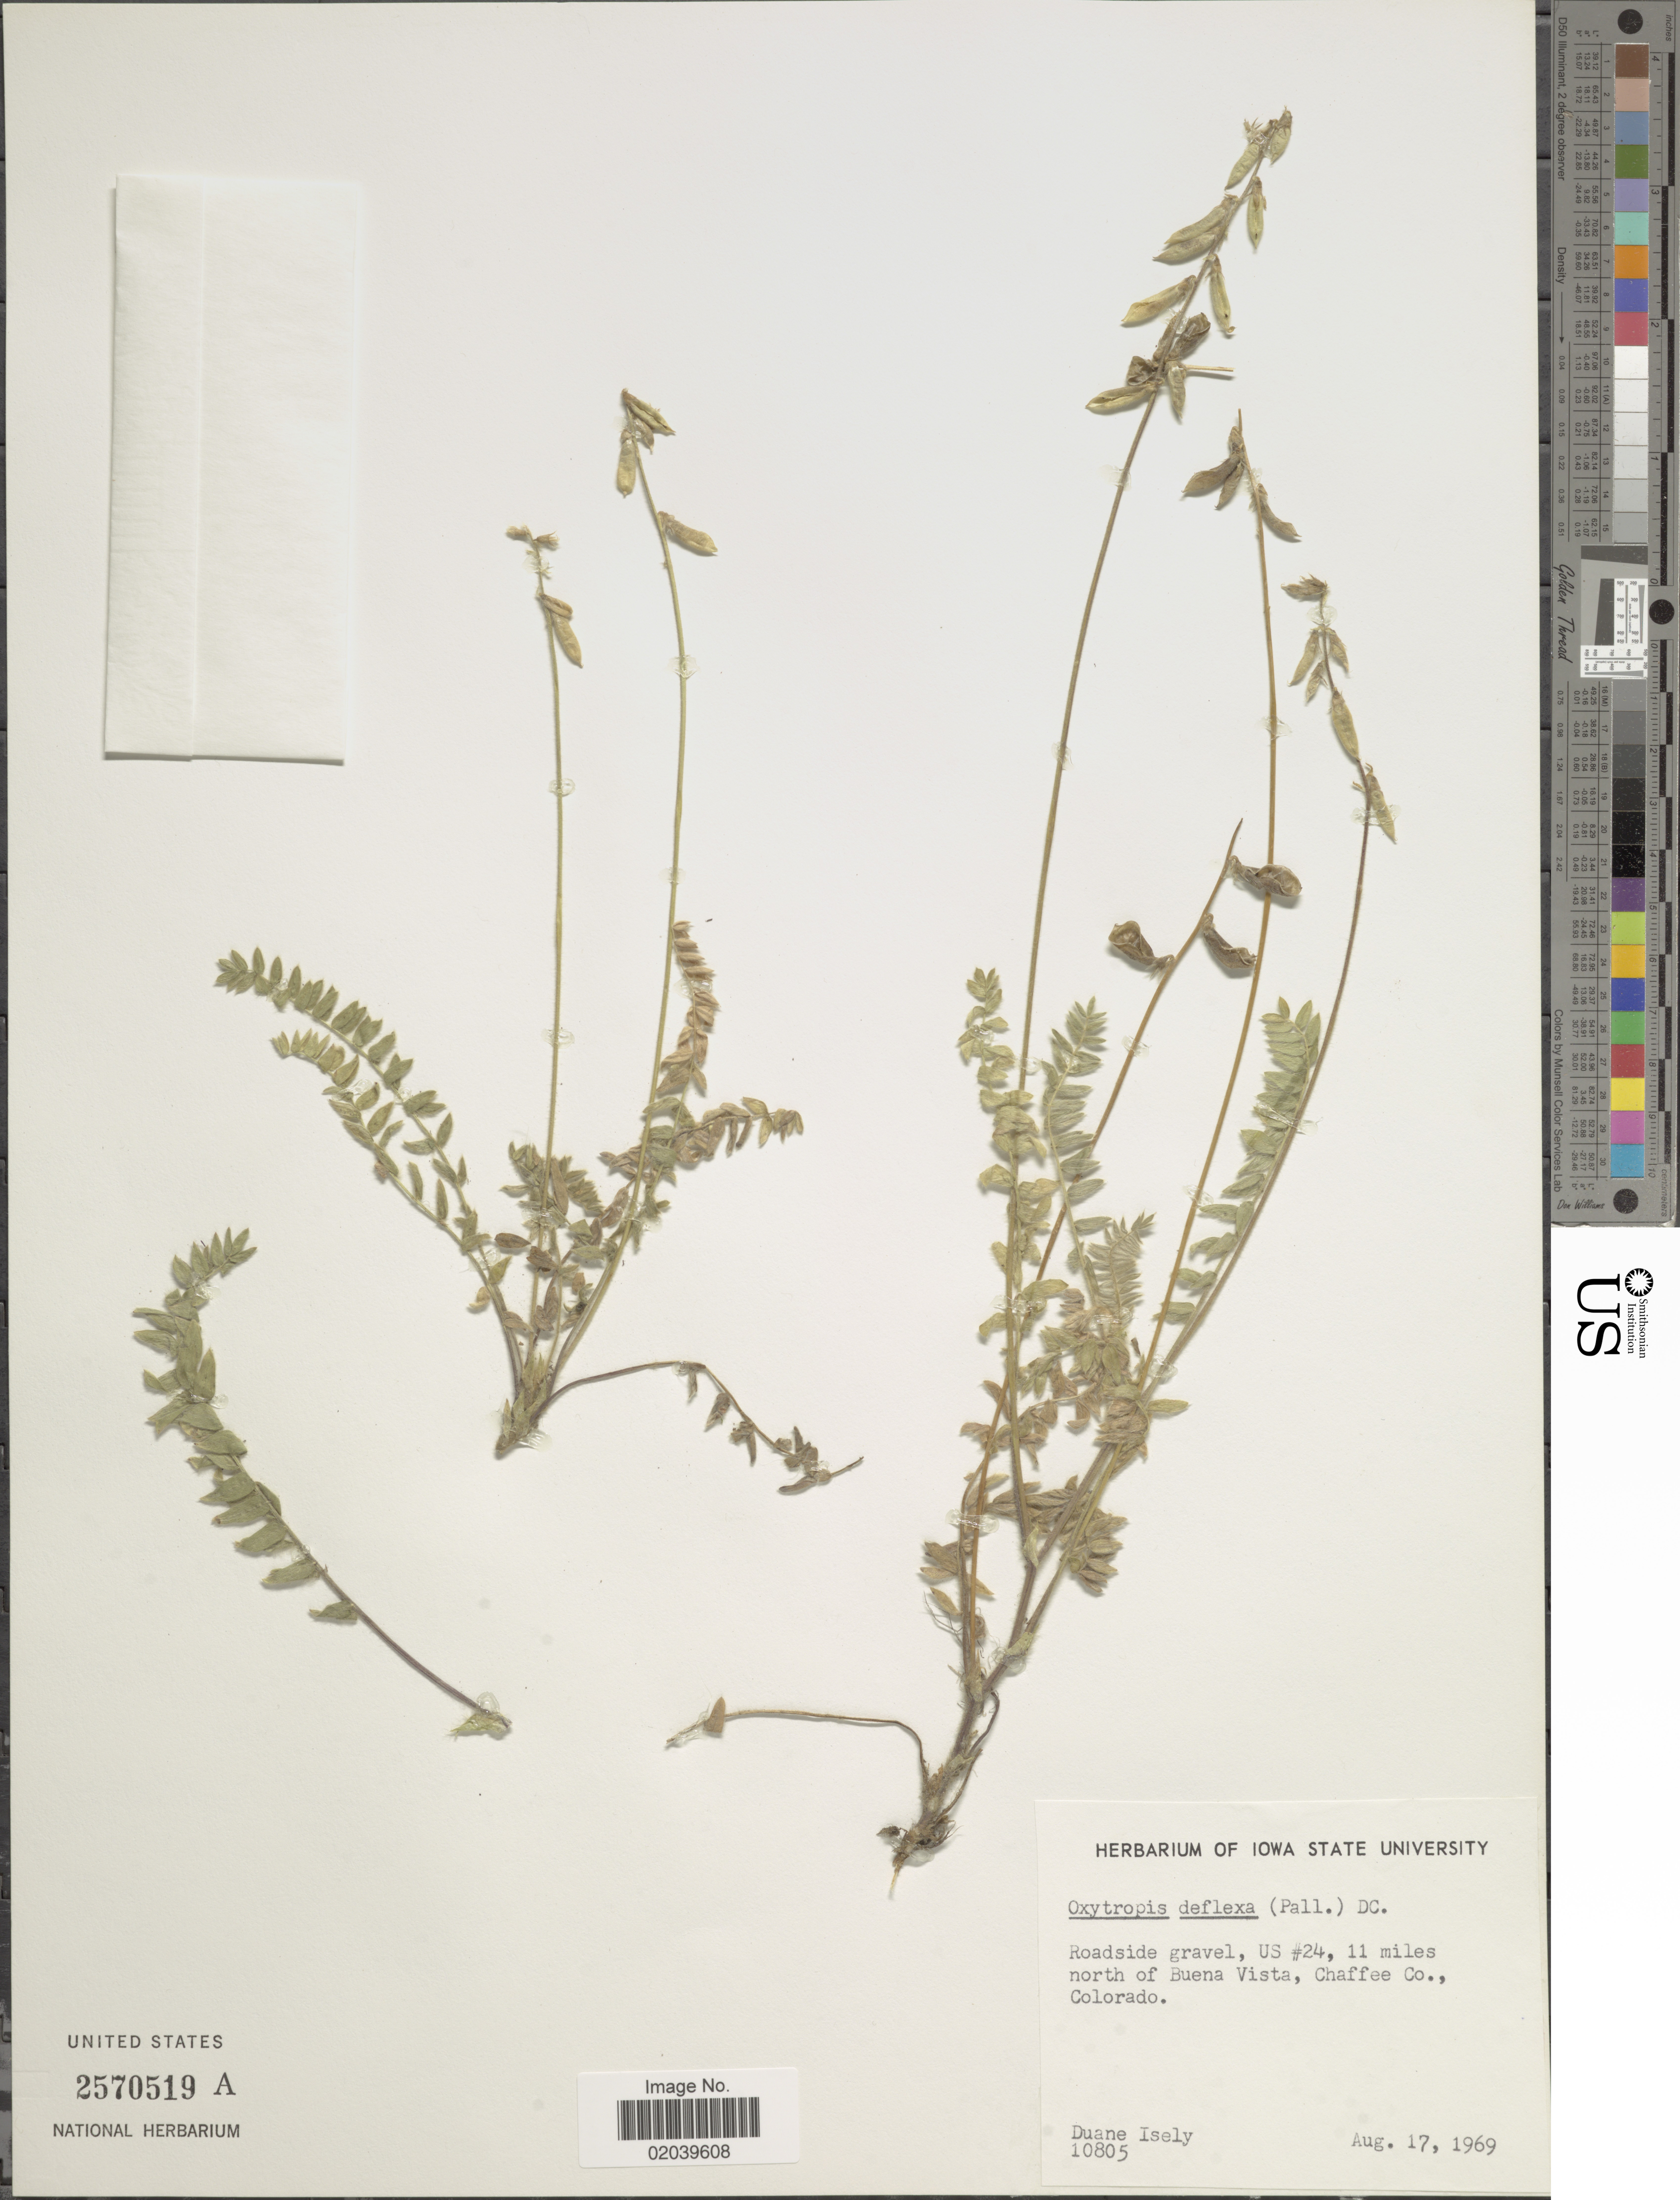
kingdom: Plantae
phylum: Tracheophyta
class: Magnoliopsida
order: Fabales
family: Fabaceae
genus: Oxytropis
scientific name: Oxytropis deflexa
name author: (Pall.) DC.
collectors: D. Isely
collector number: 10805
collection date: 1969-08-17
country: United States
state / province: Colorado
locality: Roadside gravel, US #24, 11 miles north of Buena Vista, Chaffee Co., Colorado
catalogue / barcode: US 2570519A